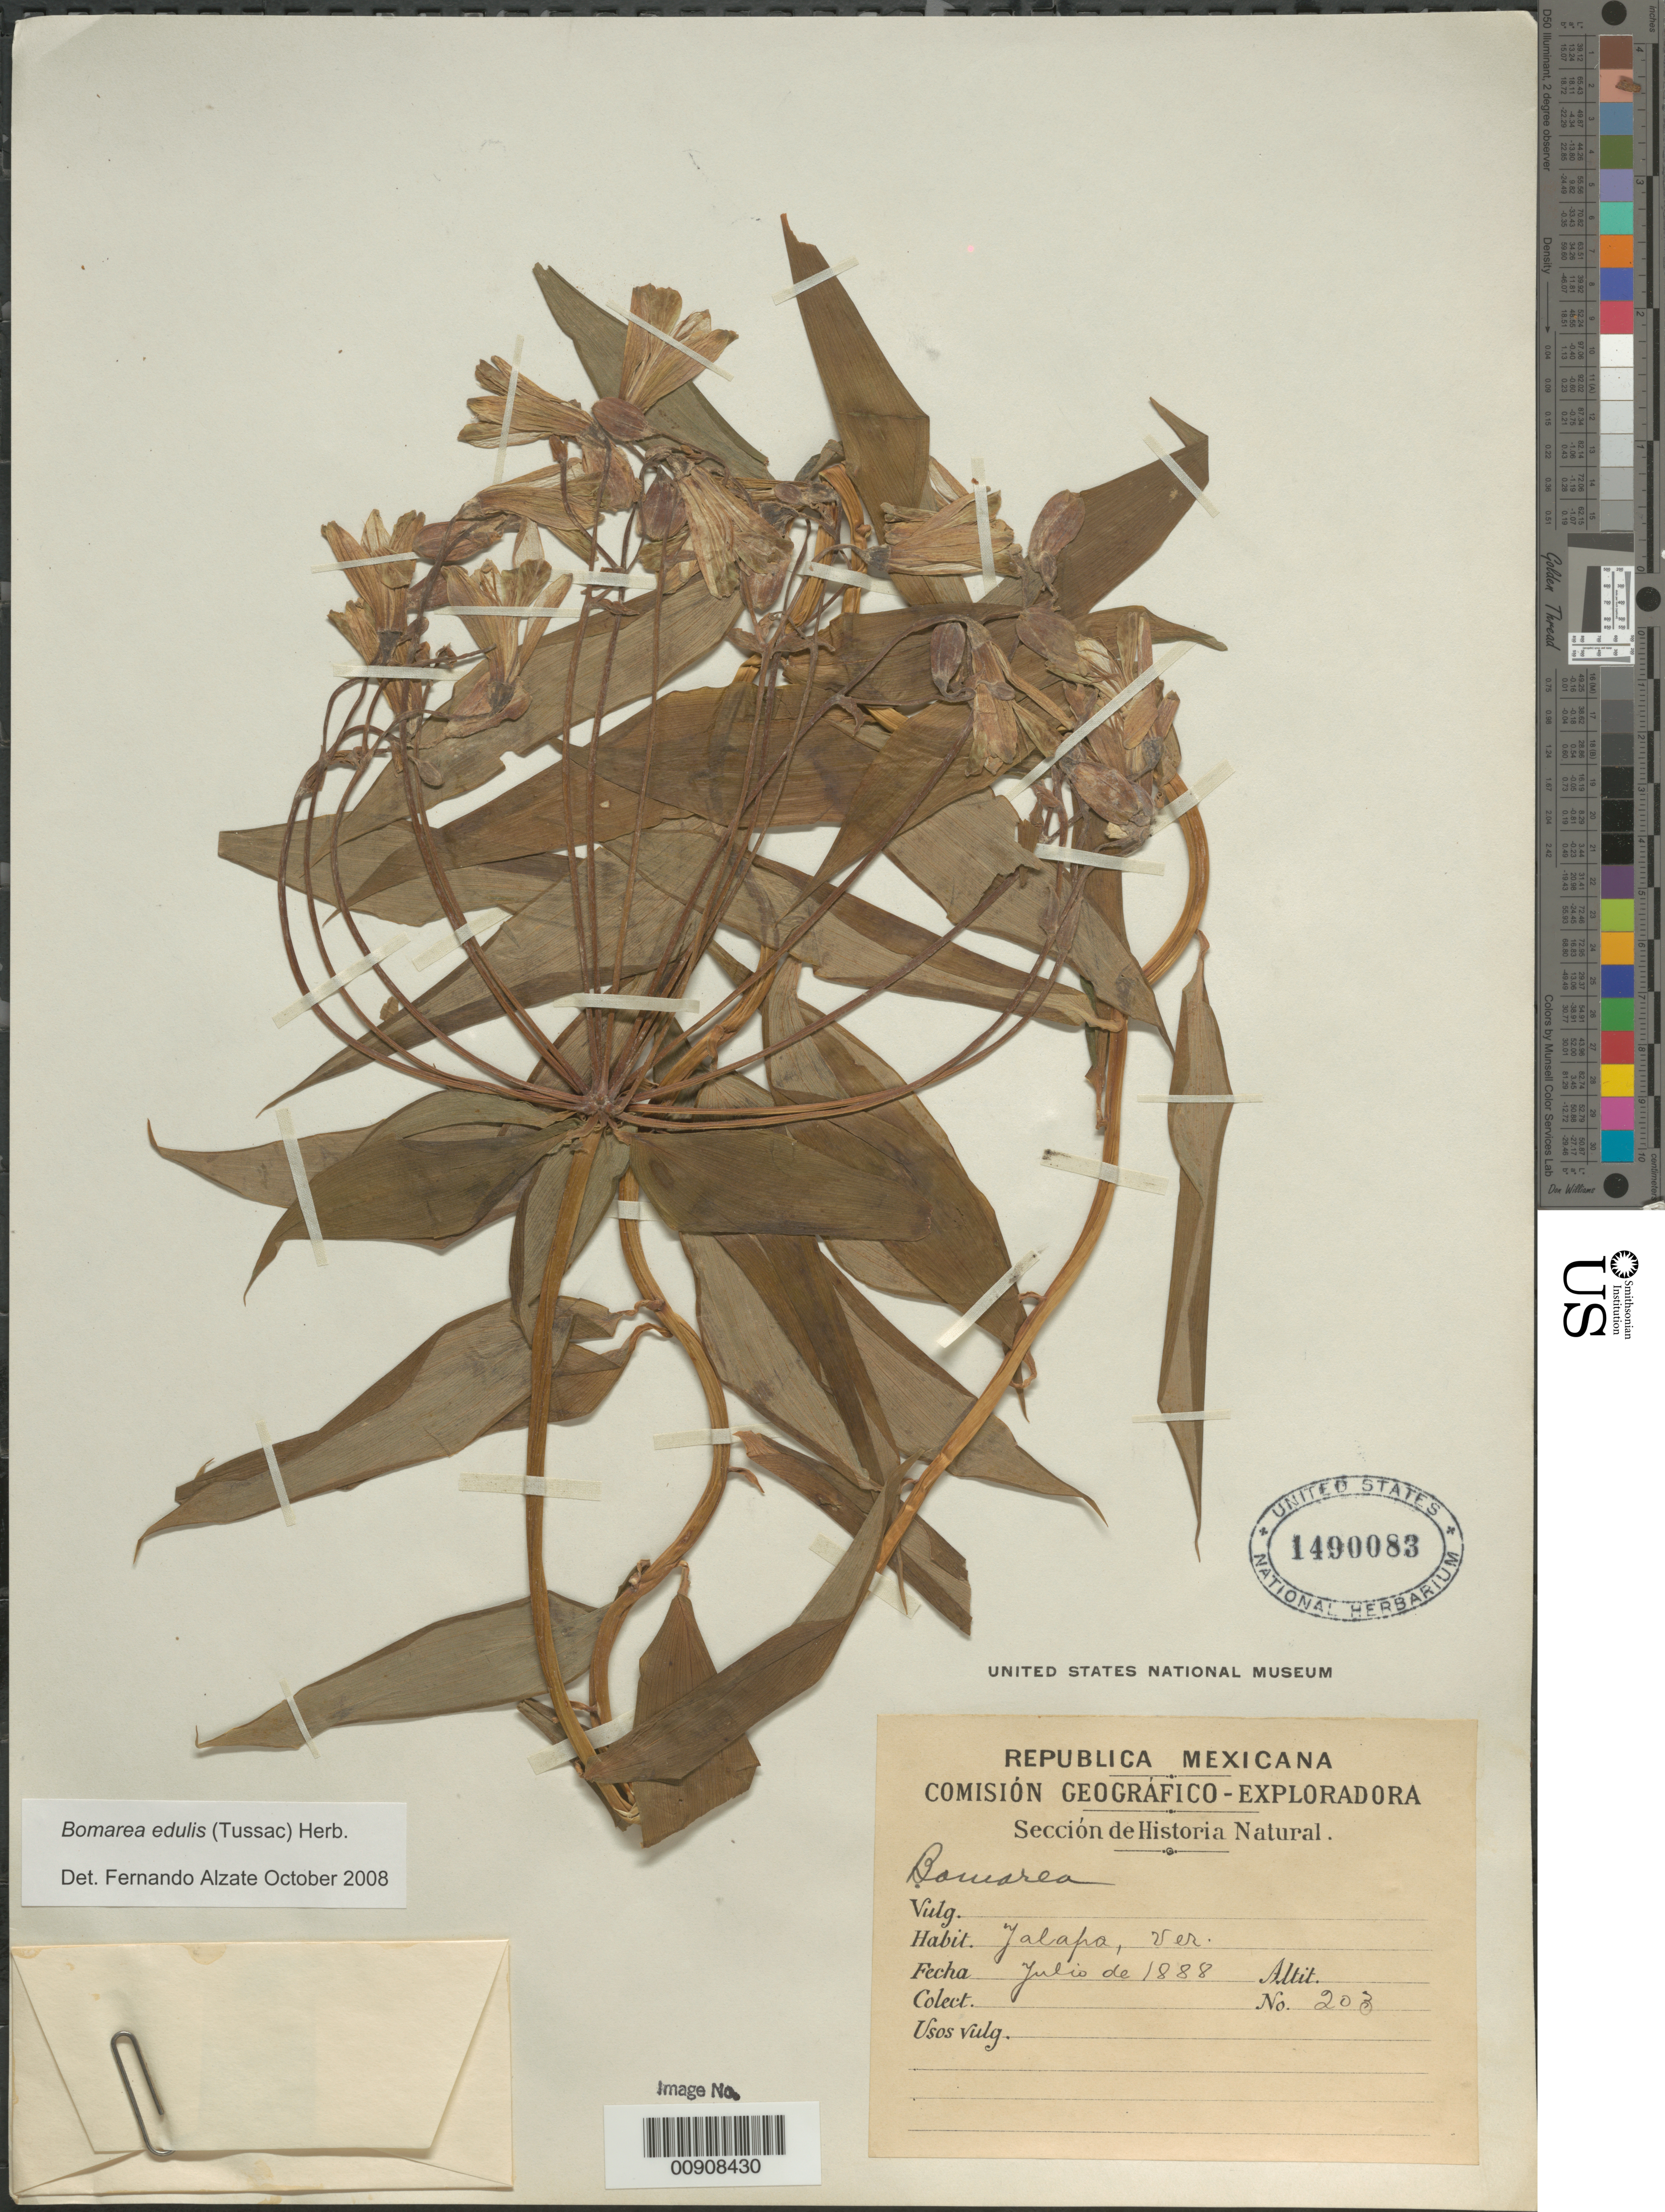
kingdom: Plantae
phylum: Tracheophyta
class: Liliopsida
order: Liliales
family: Alstroemeriaceae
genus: Bomarea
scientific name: Bomarea edulis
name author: (Tussac) Herb.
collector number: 203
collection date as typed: Jul 1888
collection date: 1888-07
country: Mexico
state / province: Veracruz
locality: Jalapa, Ver.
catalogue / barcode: US 1490083